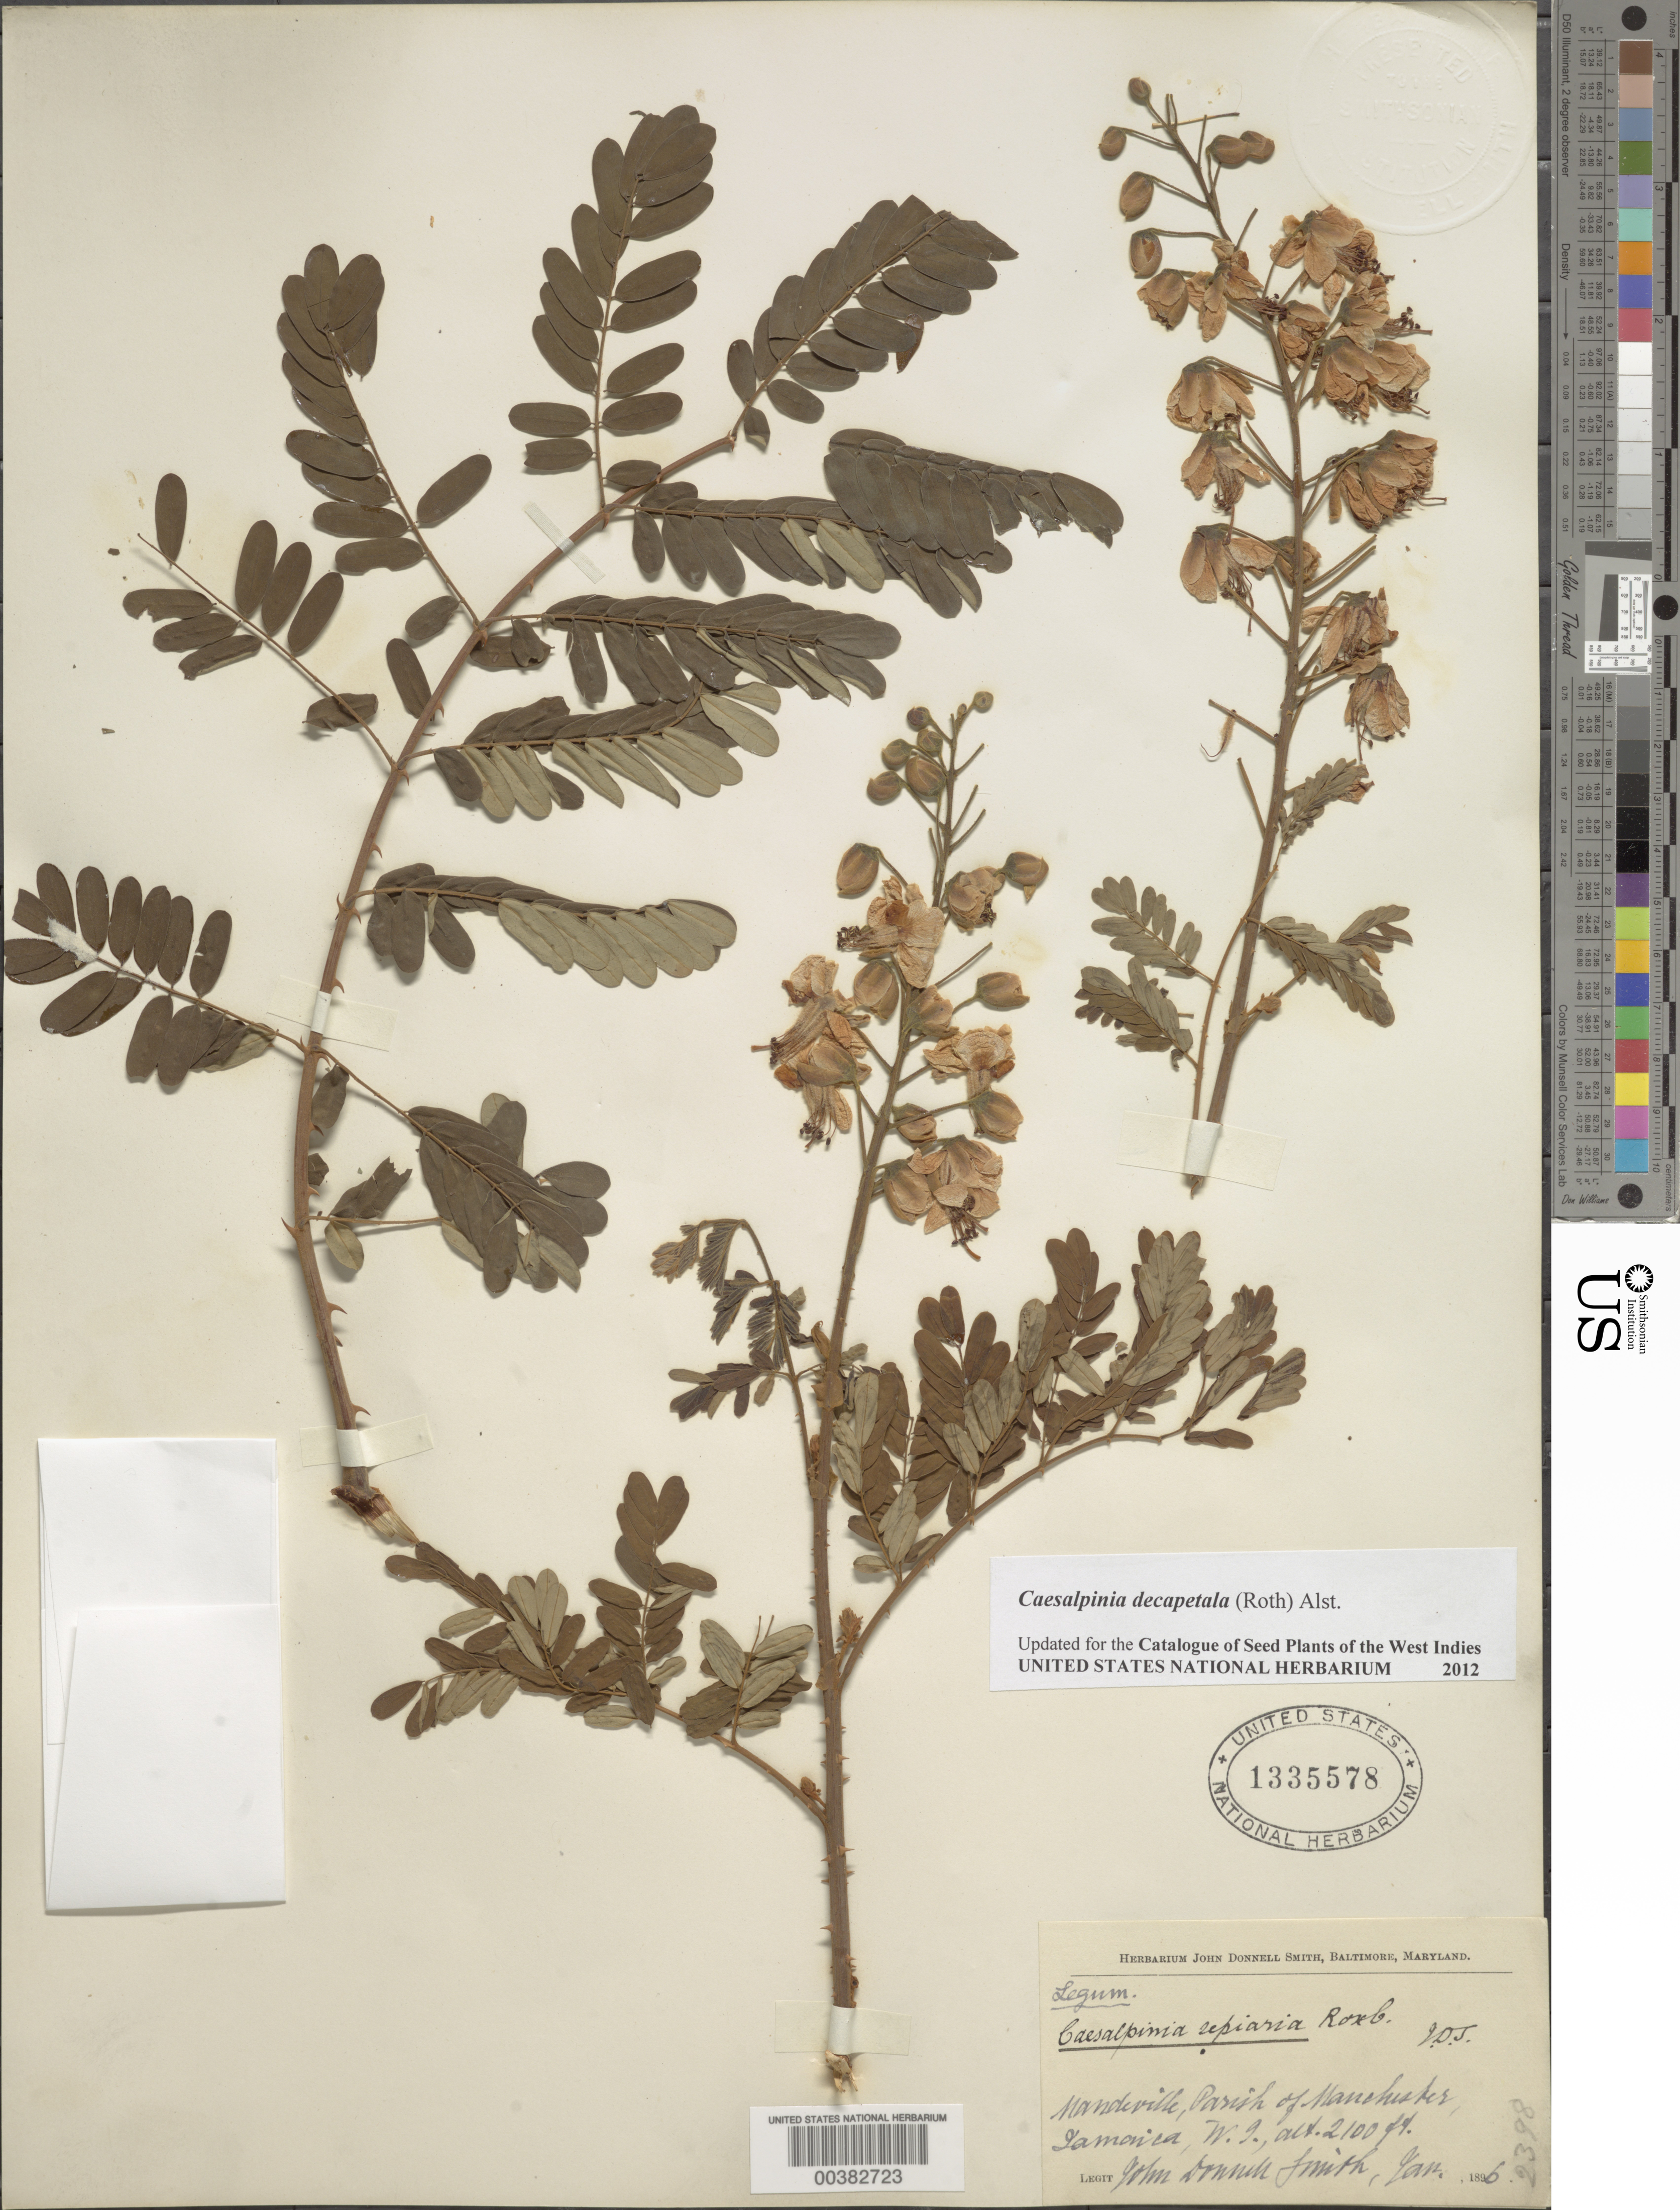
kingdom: Plantae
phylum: Tracheophyta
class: Magnoliopsida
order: Fabales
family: Fabaceae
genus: Biancaea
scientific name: Biancaea decapetala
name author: (Roth) O. Deg.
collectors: J. Donnell Smith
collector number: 2398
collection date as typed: Jan 1896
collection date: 1896-01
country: Jamaica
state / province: Manchester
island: Greater Antilles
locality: Manderville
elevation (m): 640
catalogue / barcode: US 1335578